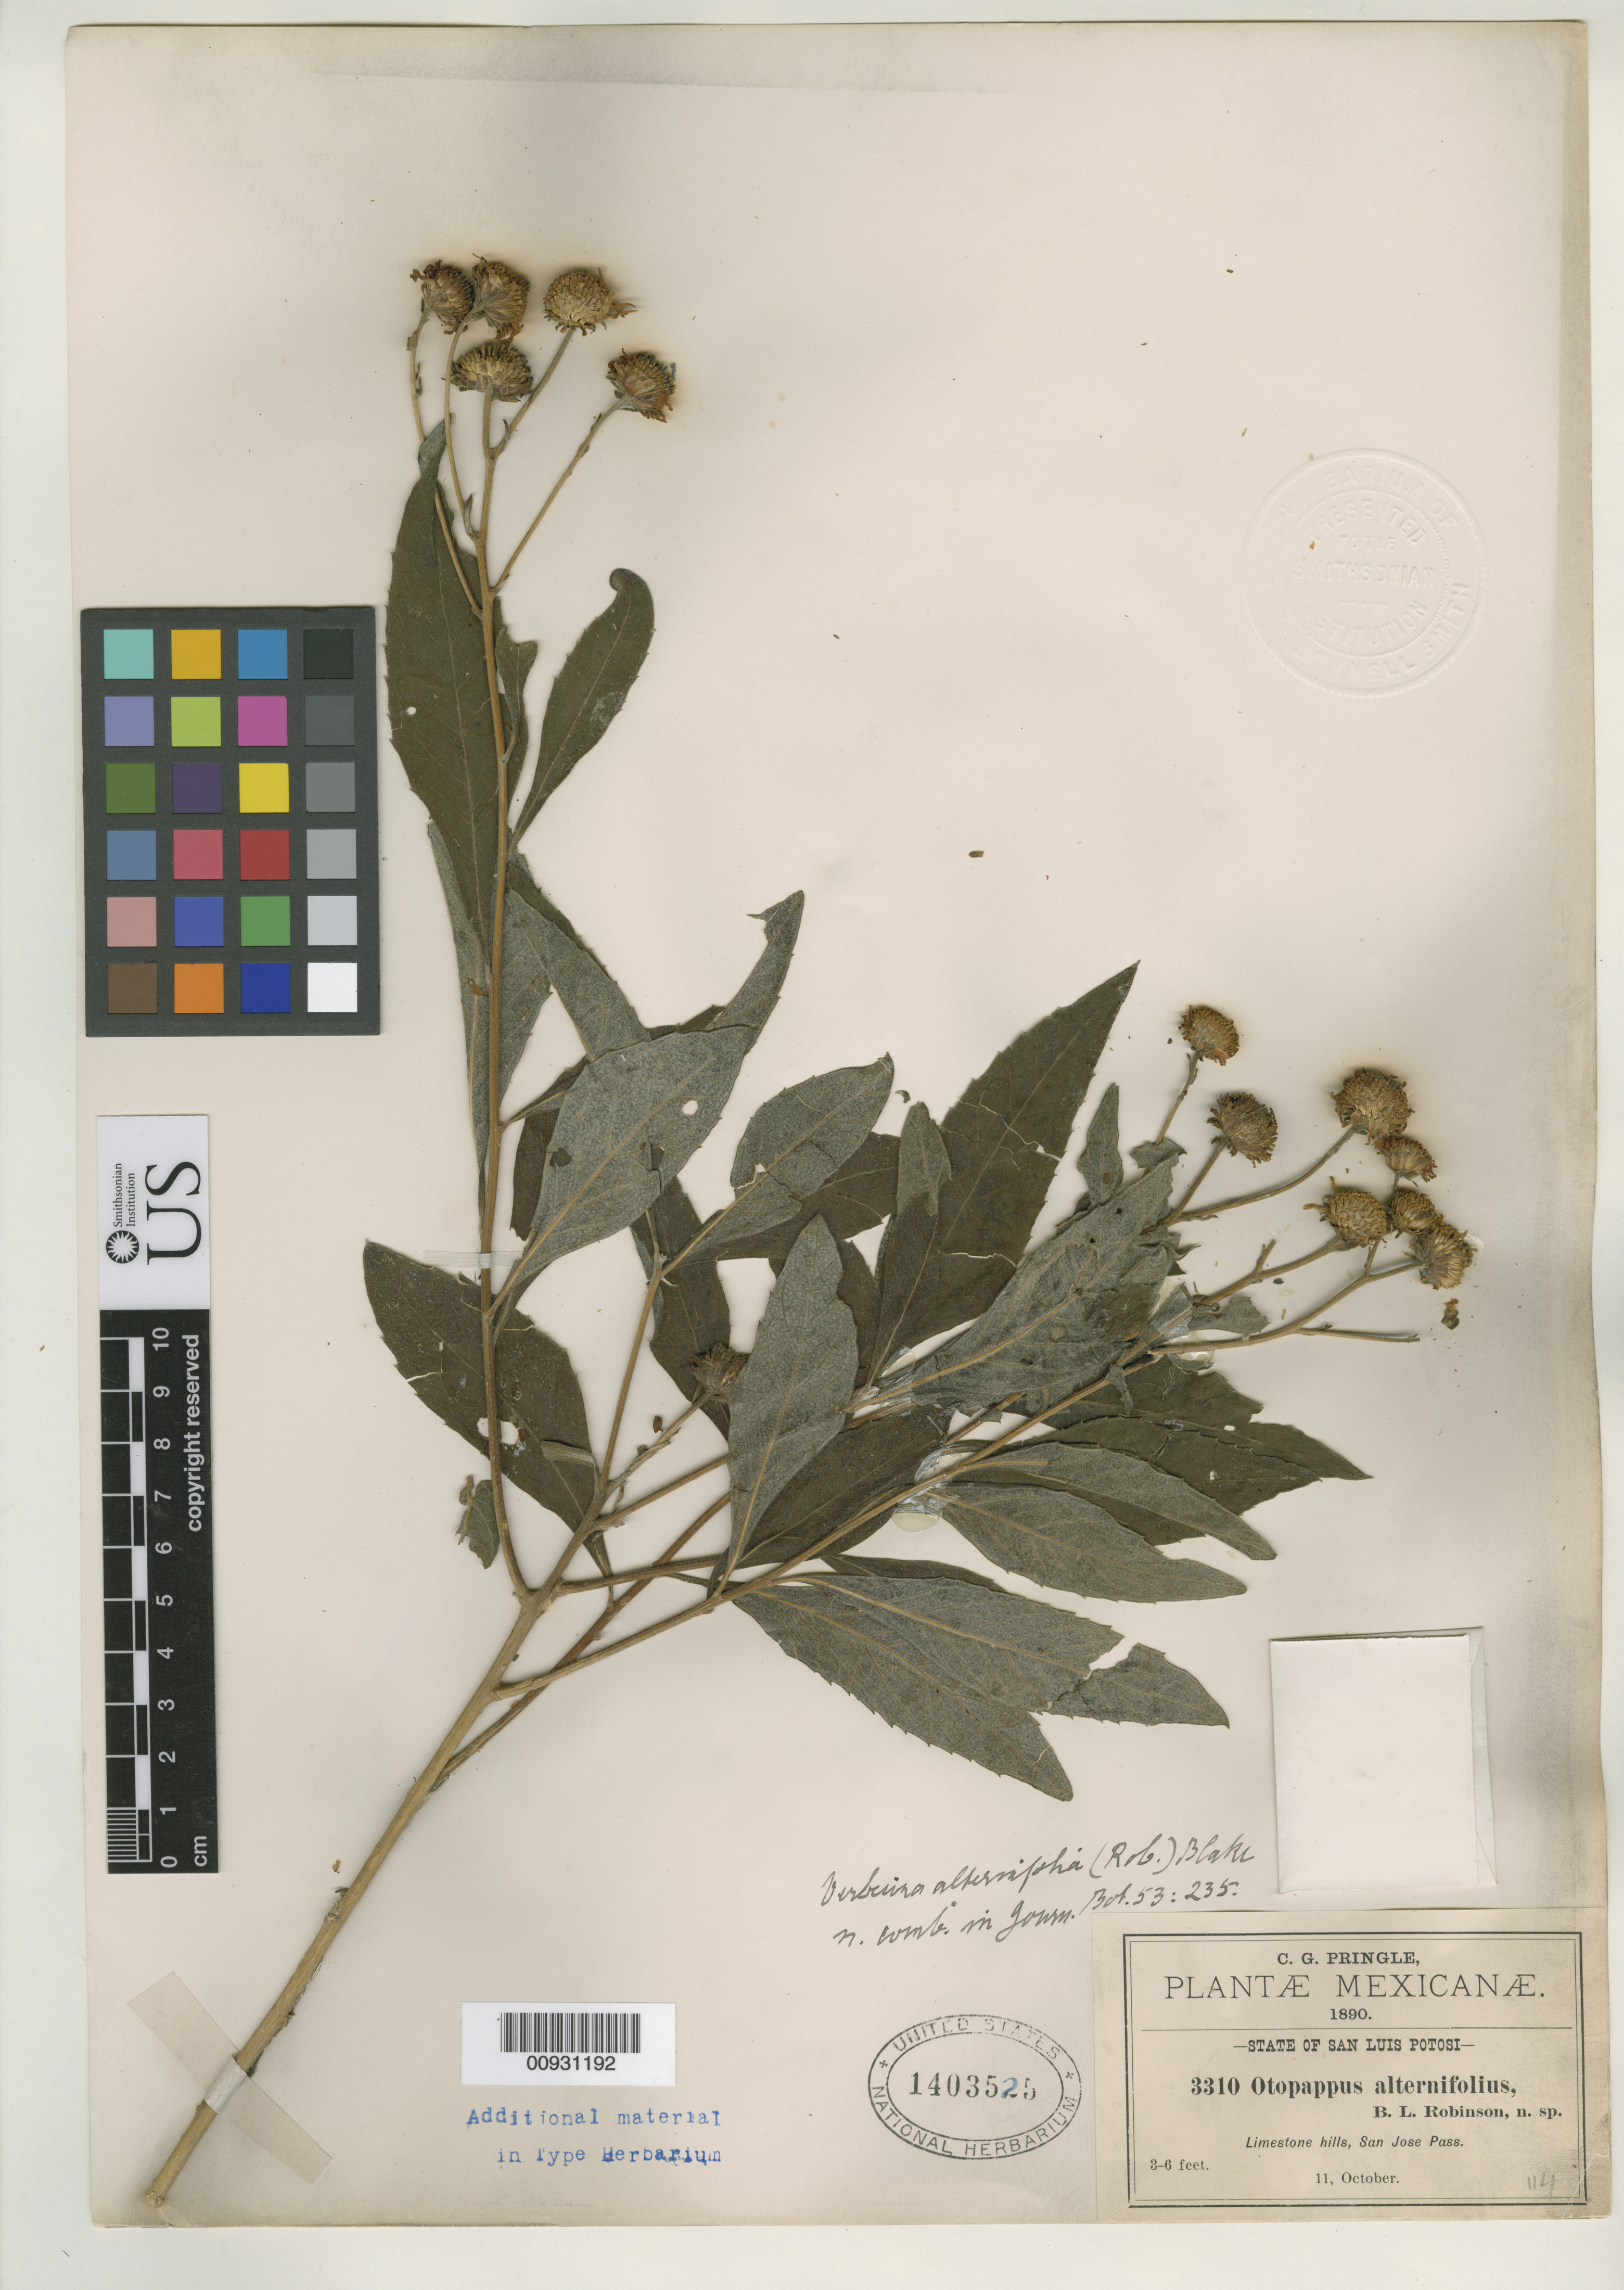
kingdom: Plantae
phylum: Tracheophyta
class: Magnoliopsida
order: Asterales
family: Asteraceae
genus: Otopappus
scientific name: Otopappus alternifolius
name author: B.L. Rob.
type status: Isotype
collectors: C. G. Pringle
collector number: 3310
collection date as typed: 11 Oct 1890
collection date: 1890-10-11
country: Mexico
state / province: San Luis Potosí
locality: San José Pass.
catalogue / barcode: US 1403525